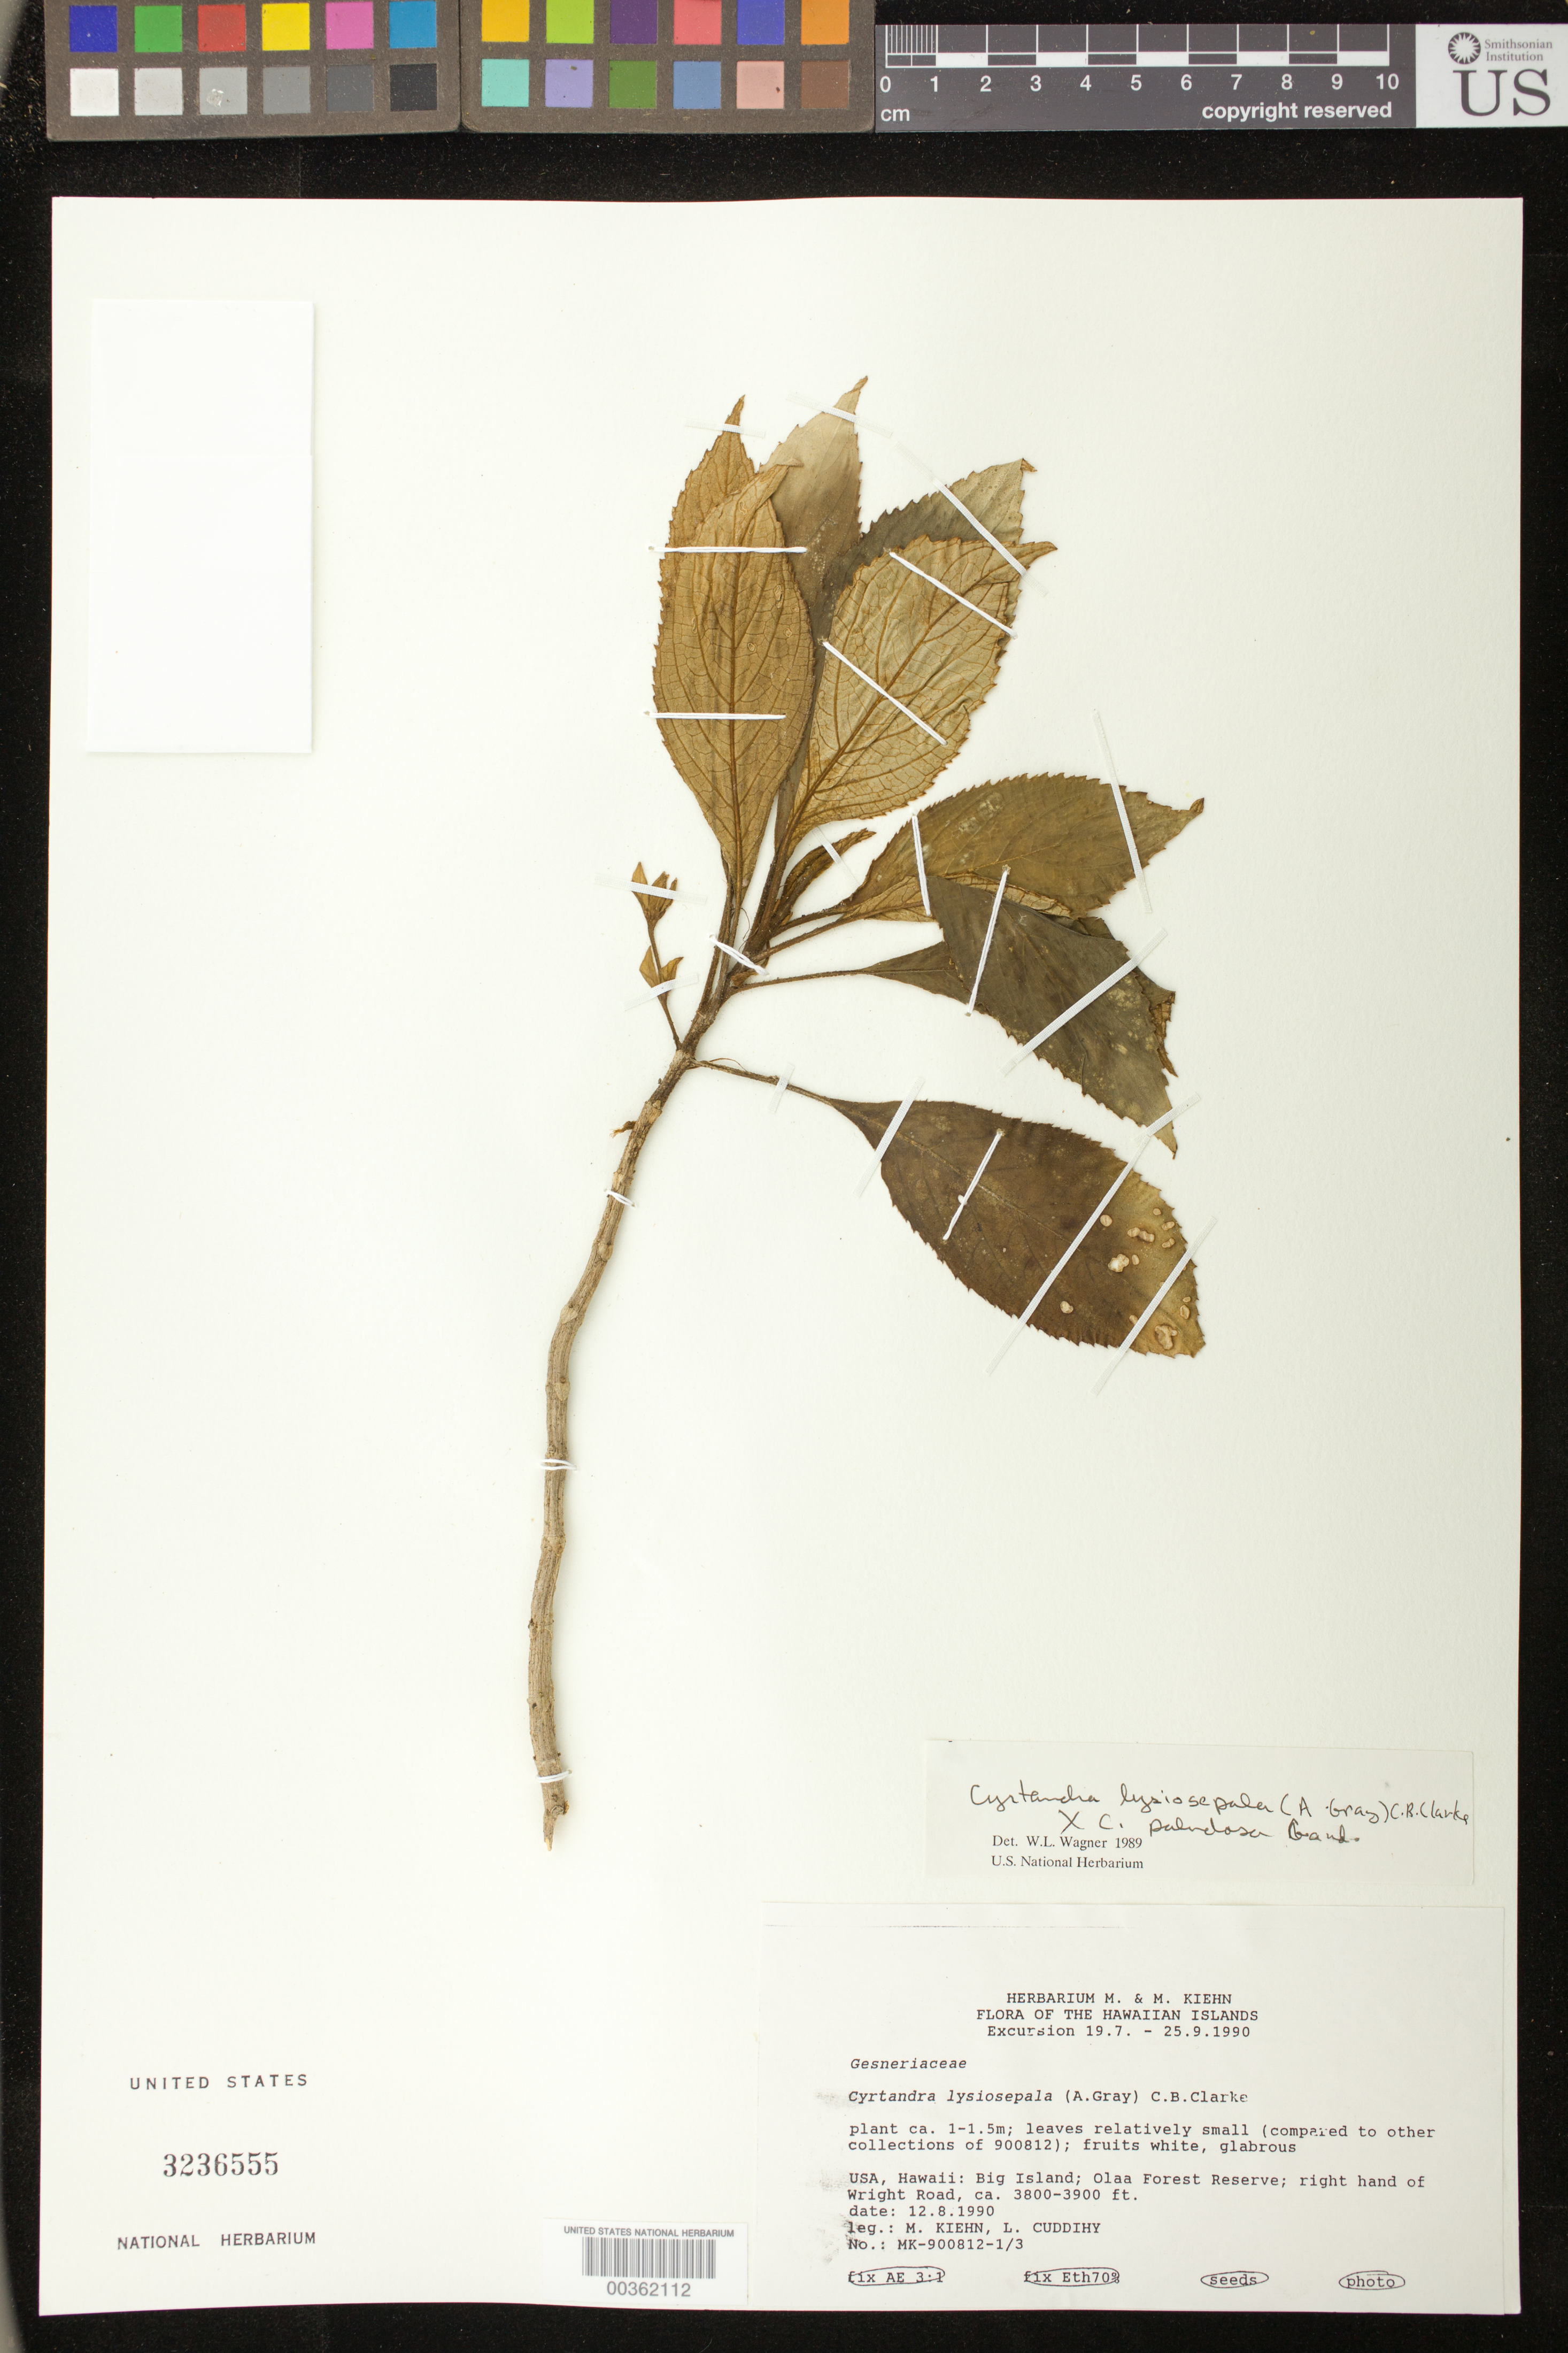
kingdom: Plantae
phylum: Tracheophyta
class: Magnoliopsida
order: Lamiales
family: Gesneriaceae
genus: Cyrtandra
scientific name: Cyrtandra lysiosepala x C. paludosa Gaudich. var. paludosa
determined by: Wagner, W. L., (BOT), Smithsonian Institution - National Museum of Natural History (UNITED STATES)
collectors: M. Kiehn & L. Cuddihy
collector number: MK- 900812 -1/3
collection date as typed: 12 Aug 1990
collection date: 1990-08-12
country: United States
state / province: Hawaii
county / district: Hawaii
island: Hawaii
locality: Big Island; Olaa Forest Reserve; left hand of Wright Road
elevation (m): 1158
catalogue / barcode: US 3236555